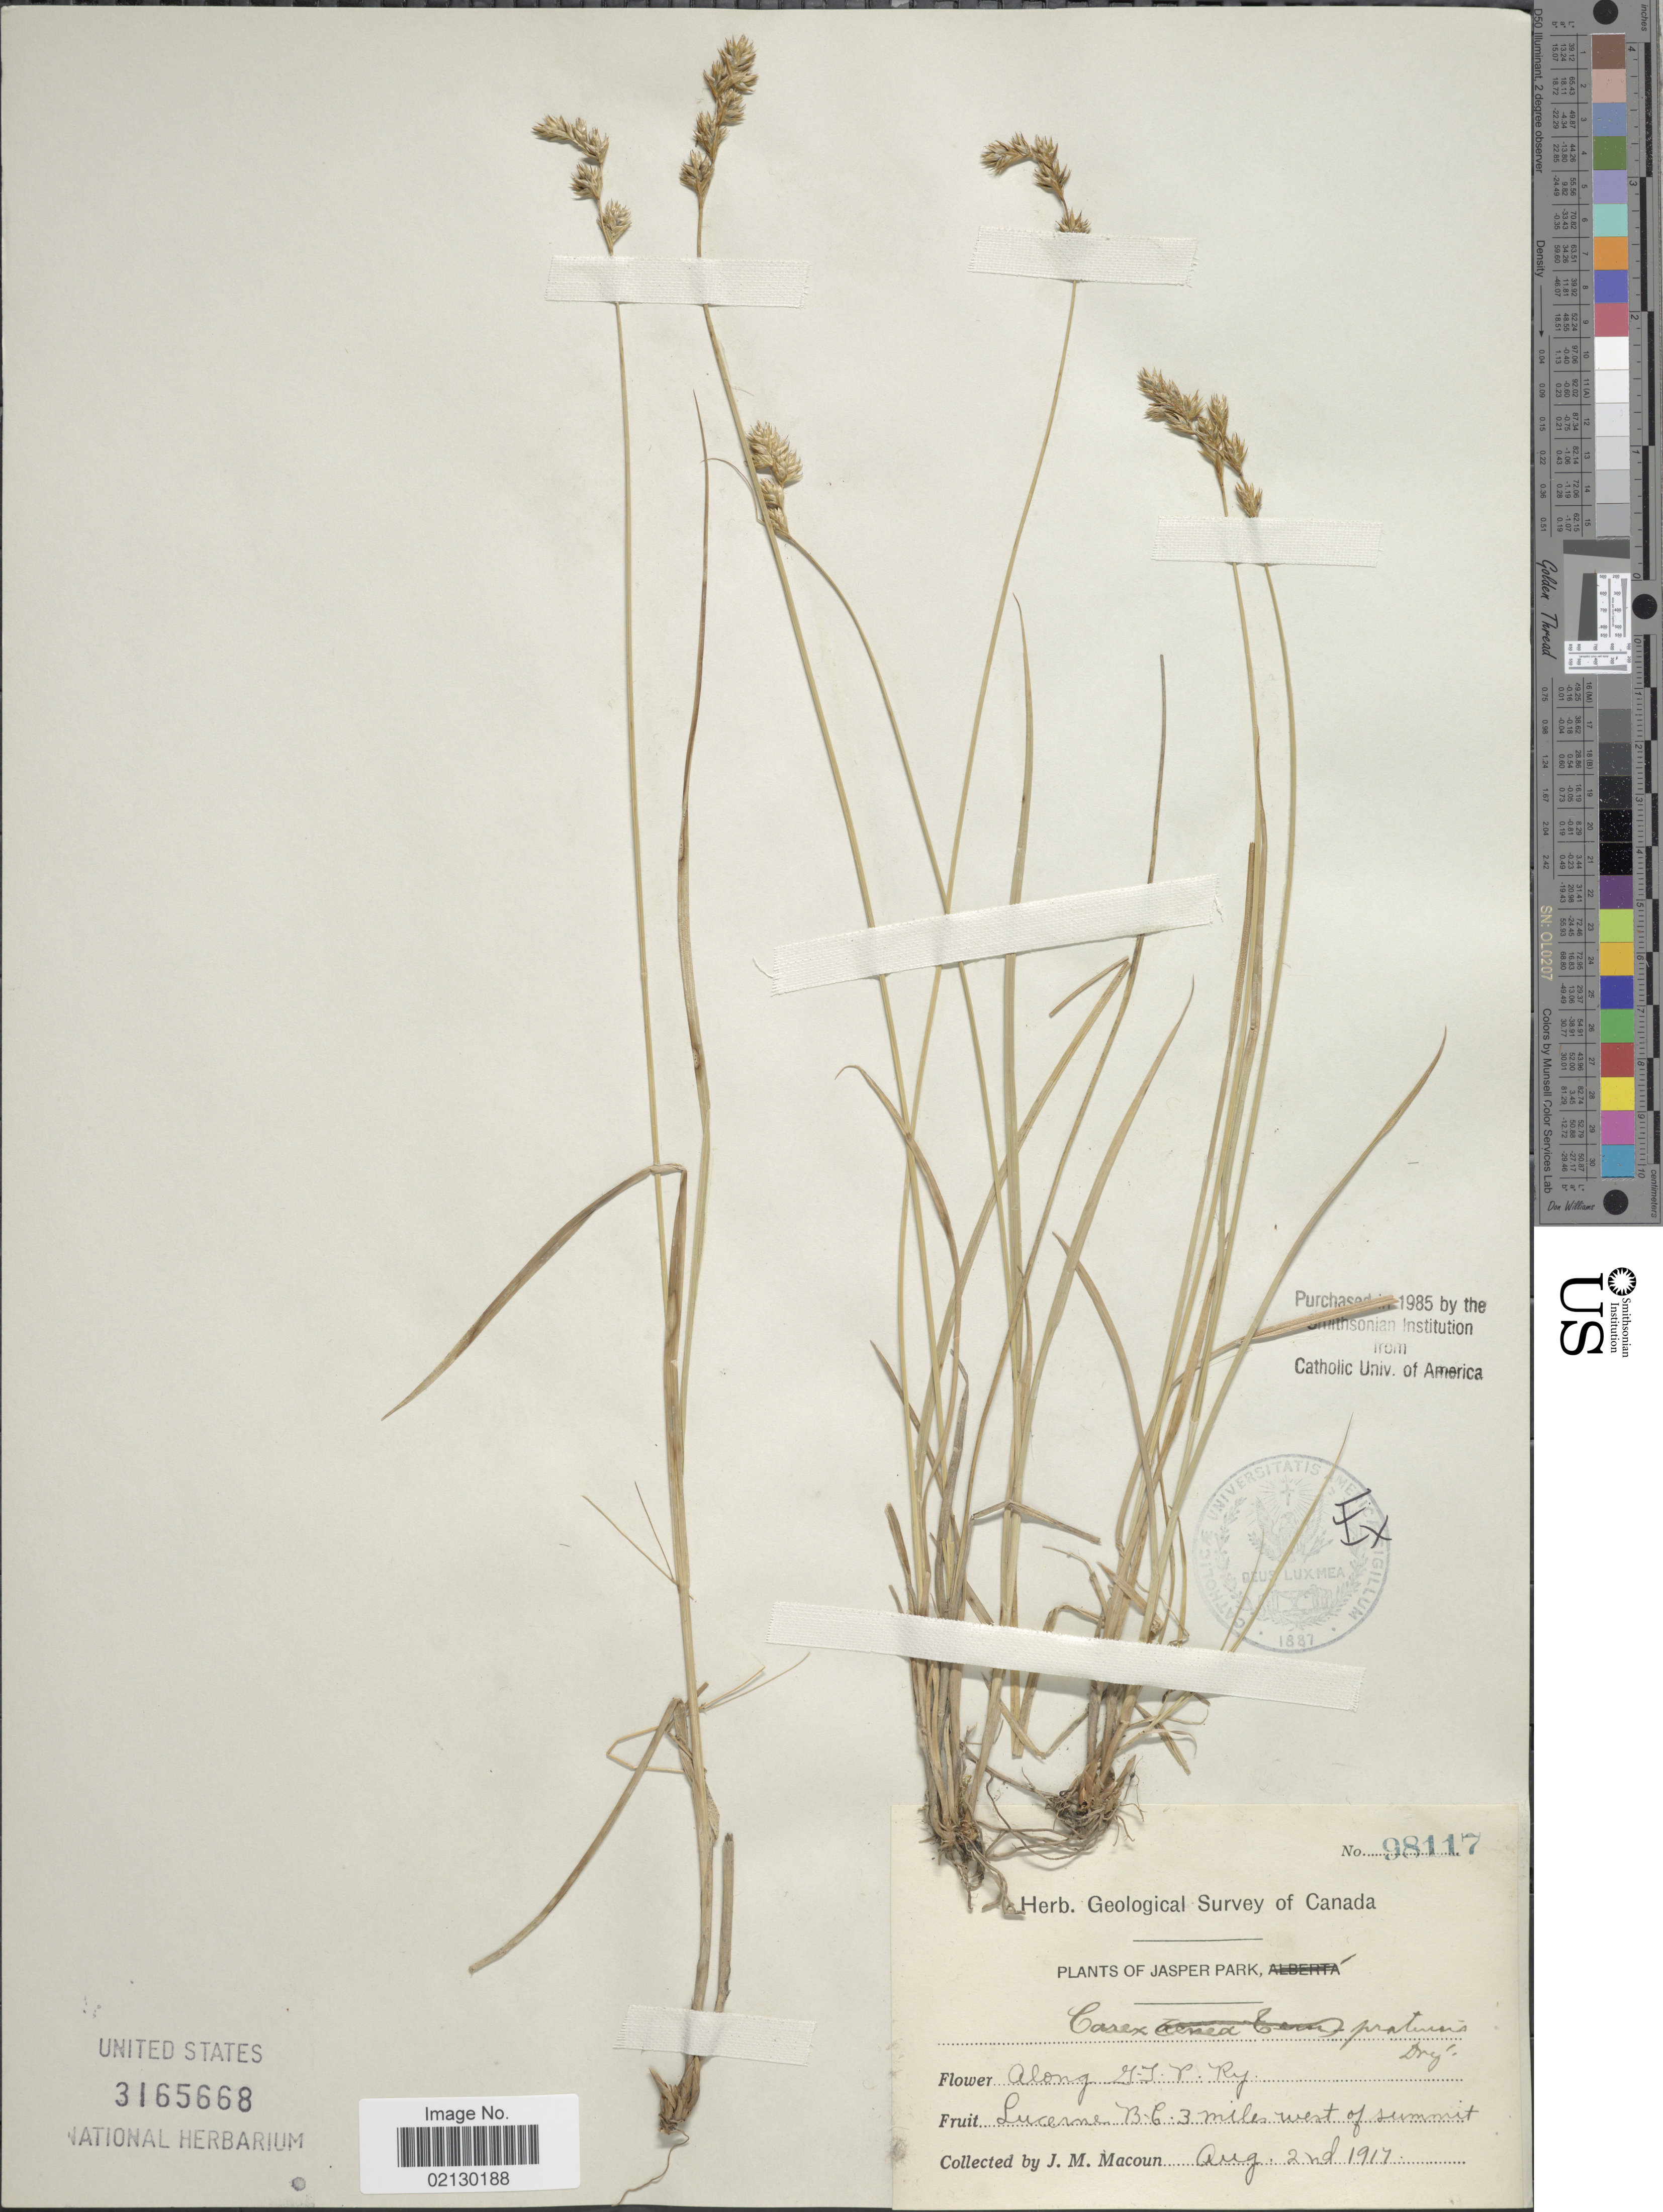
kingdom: Plantae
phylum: Tracheophyta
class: Liliopsida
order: Poales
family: Cyperaceae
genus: Carex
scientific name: Carex praticola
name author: Rydb.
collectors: J. Macoun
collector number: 98117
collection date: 1917-08-02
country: Canada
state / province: British Columbia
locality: Jasper Park, Lucerne, 3 miles west of summit, along G. T. P. Ry.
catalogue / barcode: US 3165668